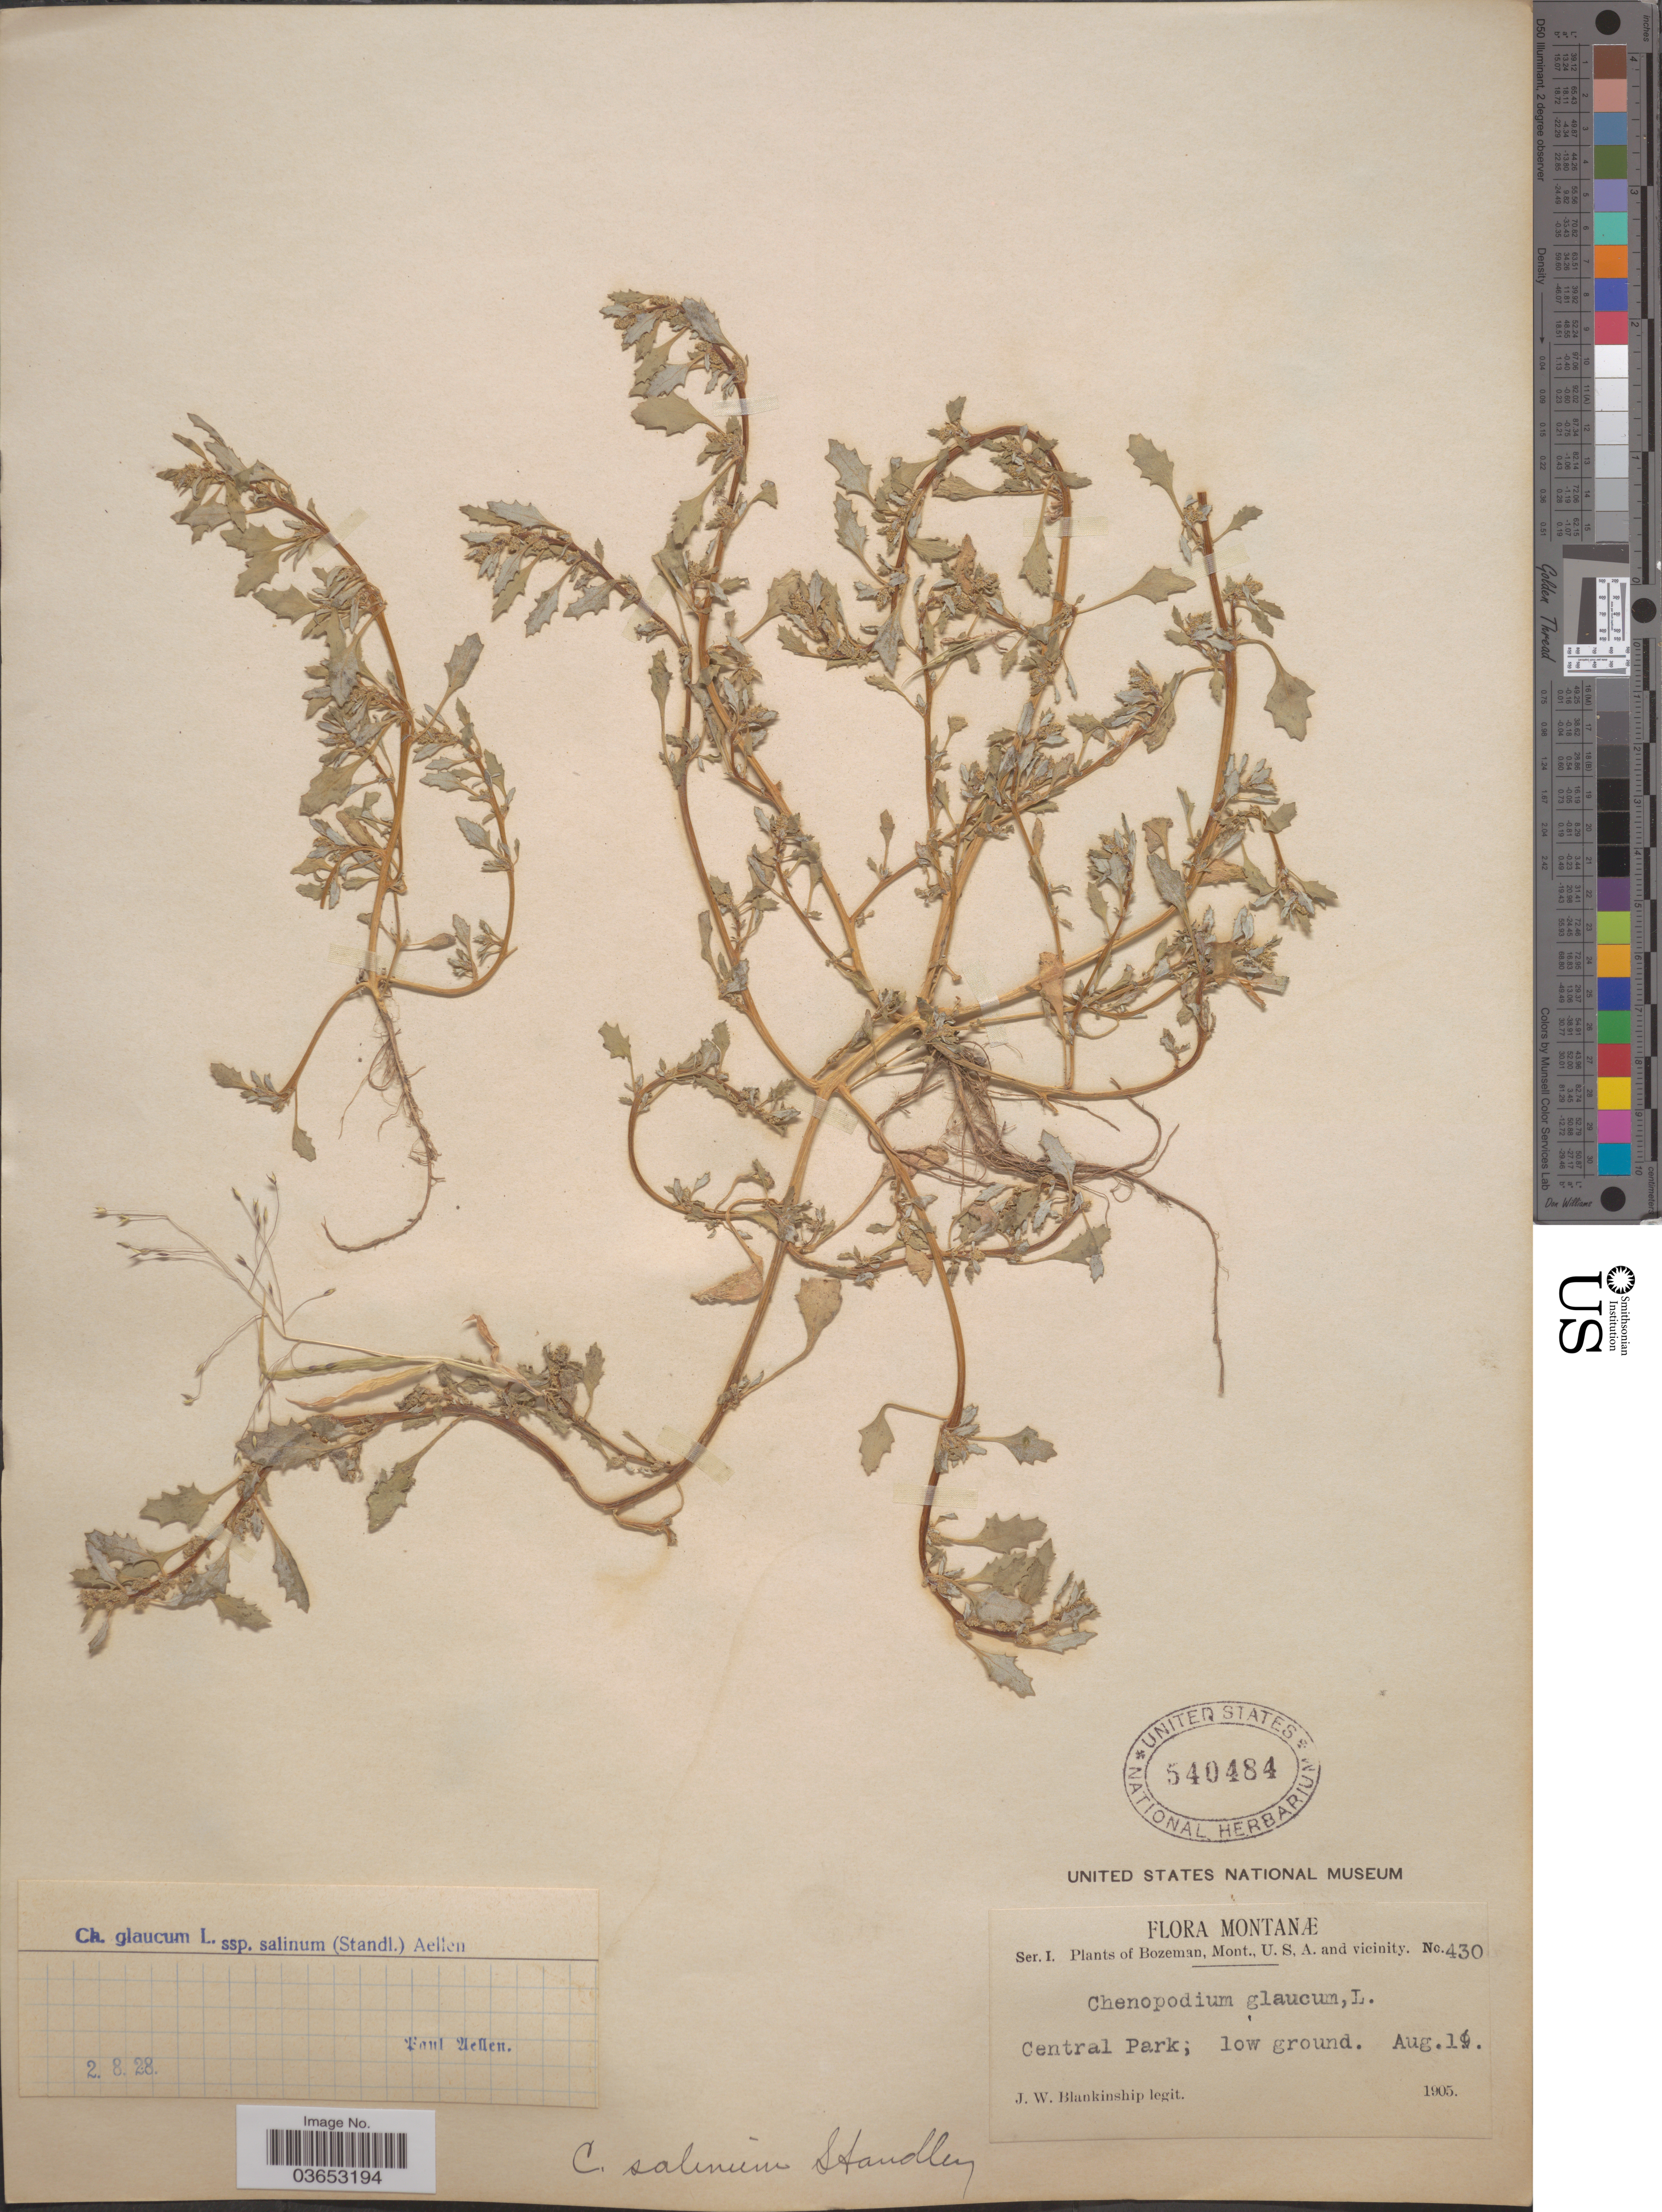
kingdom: Plantae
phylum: Tracheophyta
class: Magnoliopsida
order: Caryophyllales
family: Amaranthaceae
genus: Chenopodium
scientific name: Chenopodium glaucum subsp. salinum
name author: (Aellen) Aellen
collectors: J. W. Blankinship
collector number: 430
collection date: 1905-08-19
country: United States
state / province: Montana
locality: Bozeman and vicinity. Central Park.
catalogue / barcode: US 540484